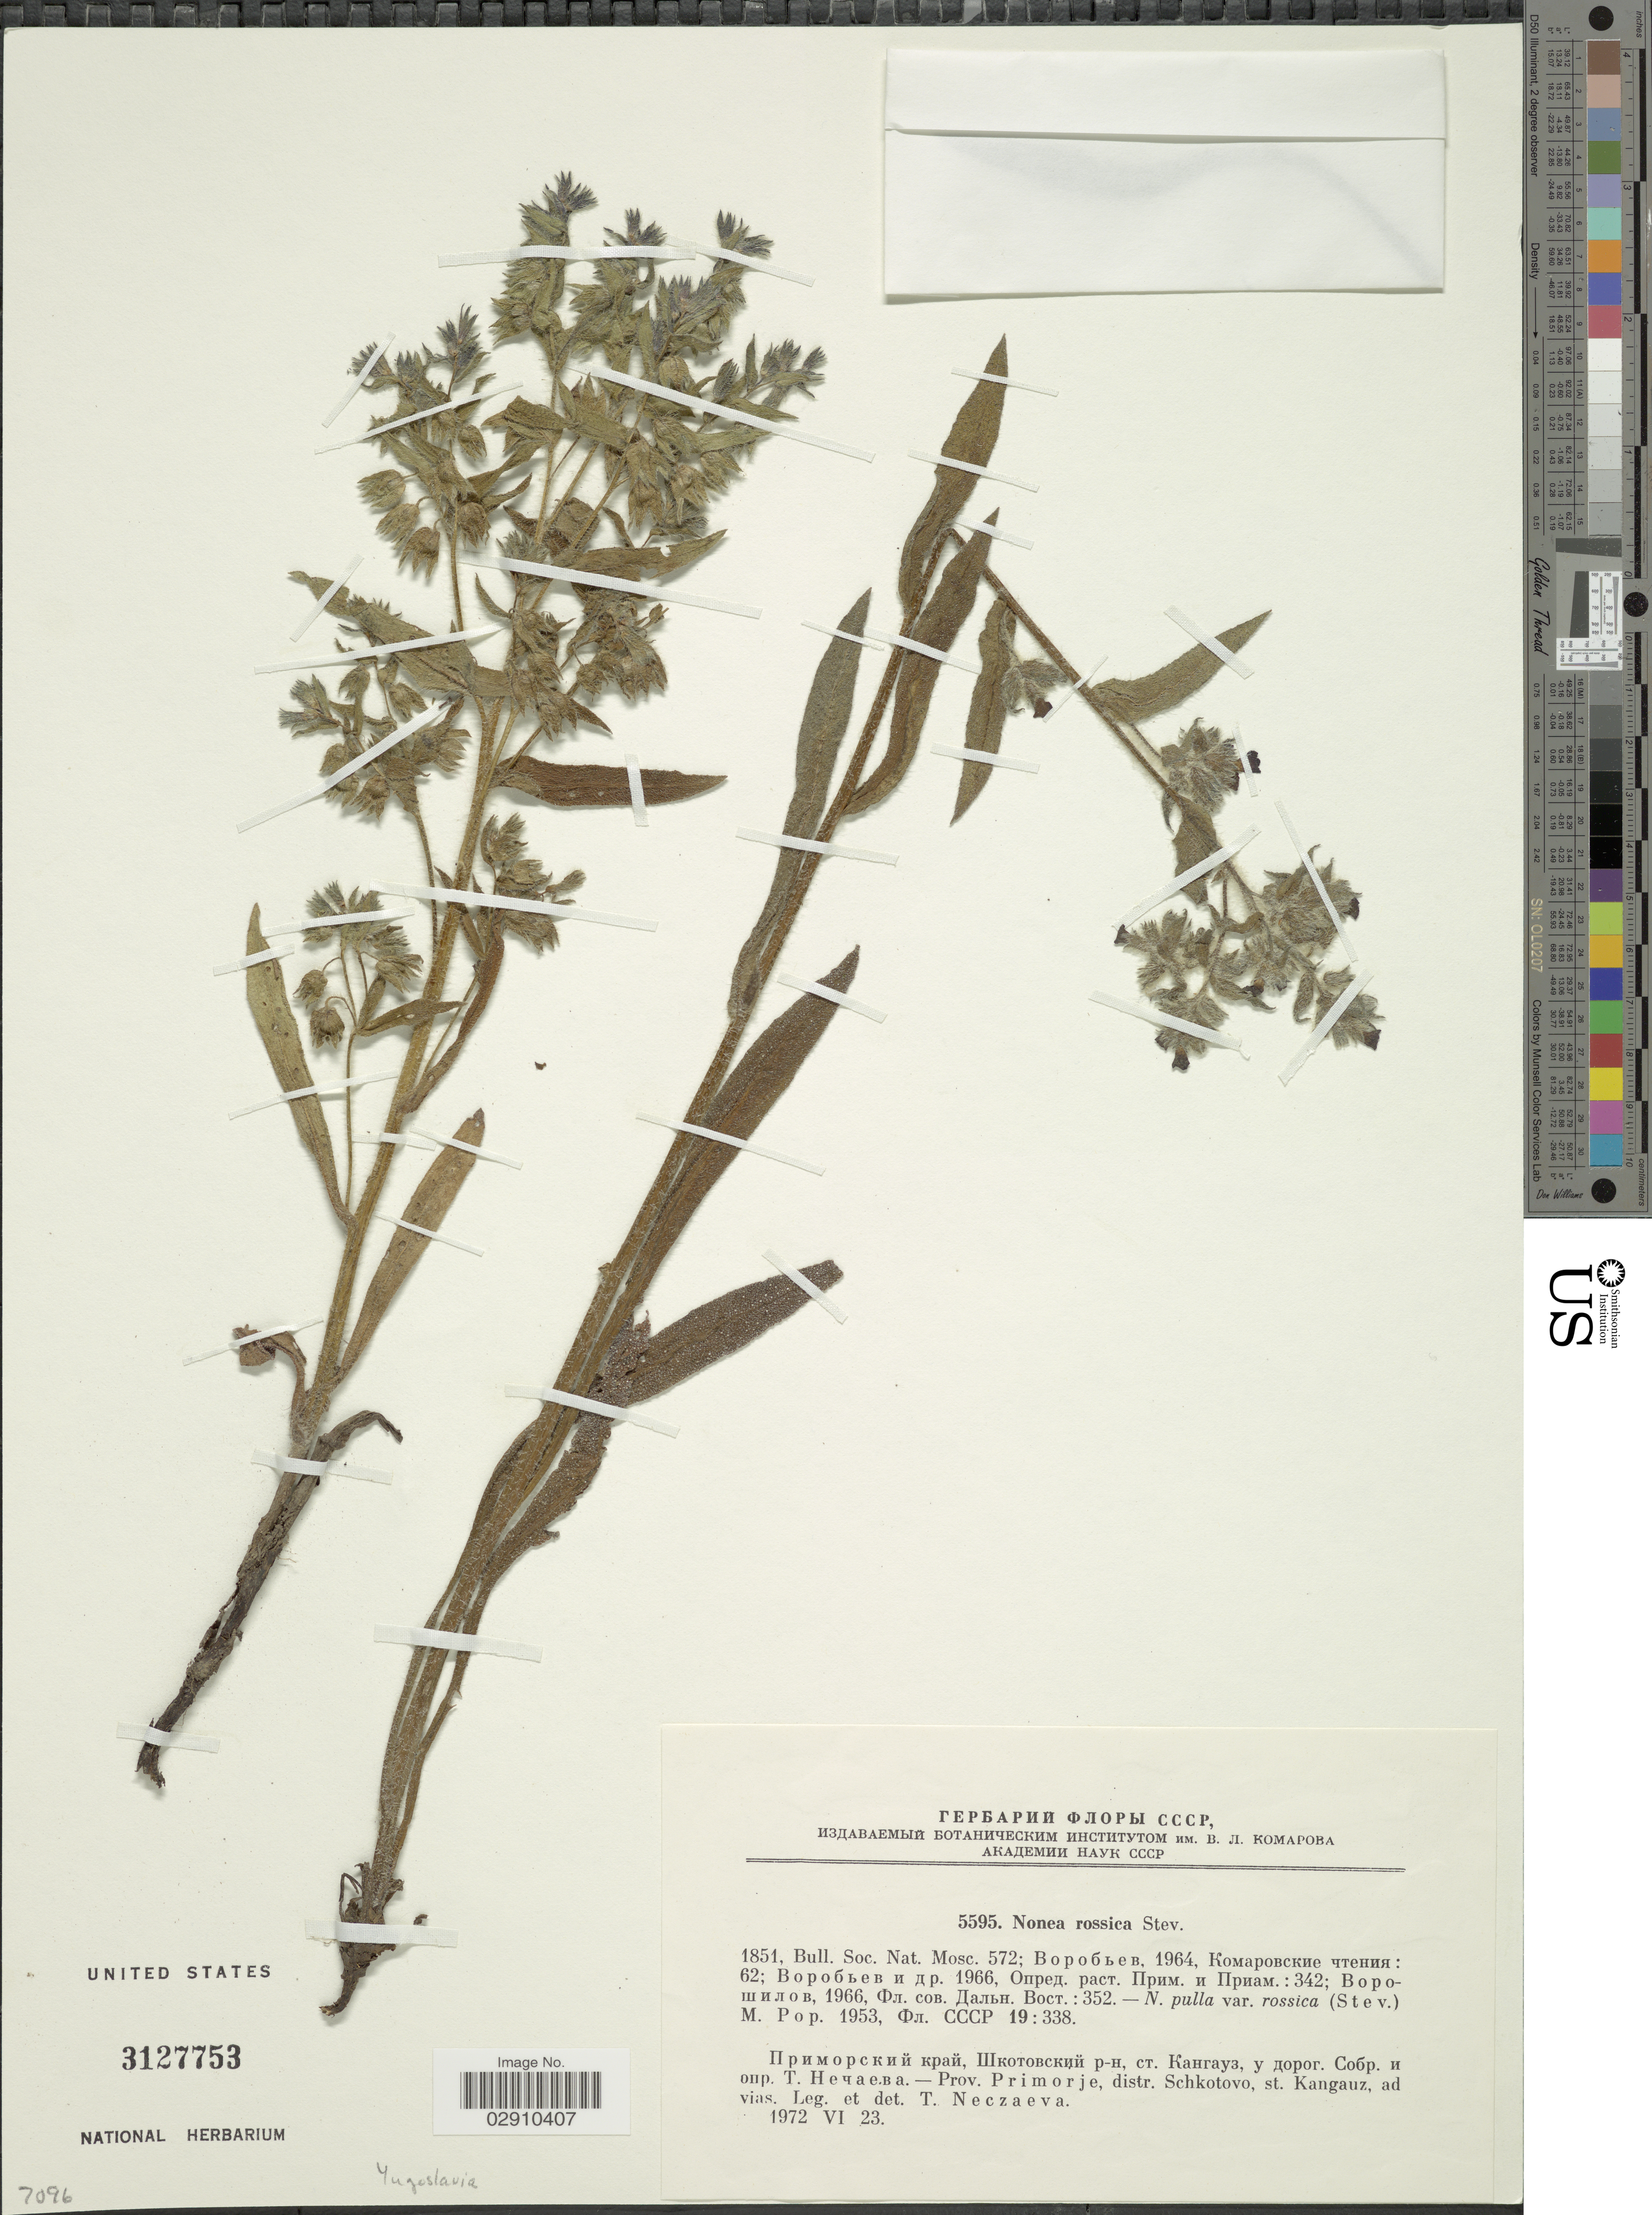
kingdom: Plantae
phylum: Tracheophyta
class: Magnoliopsida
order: Boraginales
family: Boraginaceae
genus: Nonea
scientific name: Nonea rossica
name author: Steven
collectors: T. Neczaeva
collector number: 5595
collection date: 1972-06-23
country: Russian Federation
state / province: Primorsky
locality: Prov. Primorje, distr. Schkotovo, st. Kangauz, ad vias.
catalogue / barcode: US 3127753